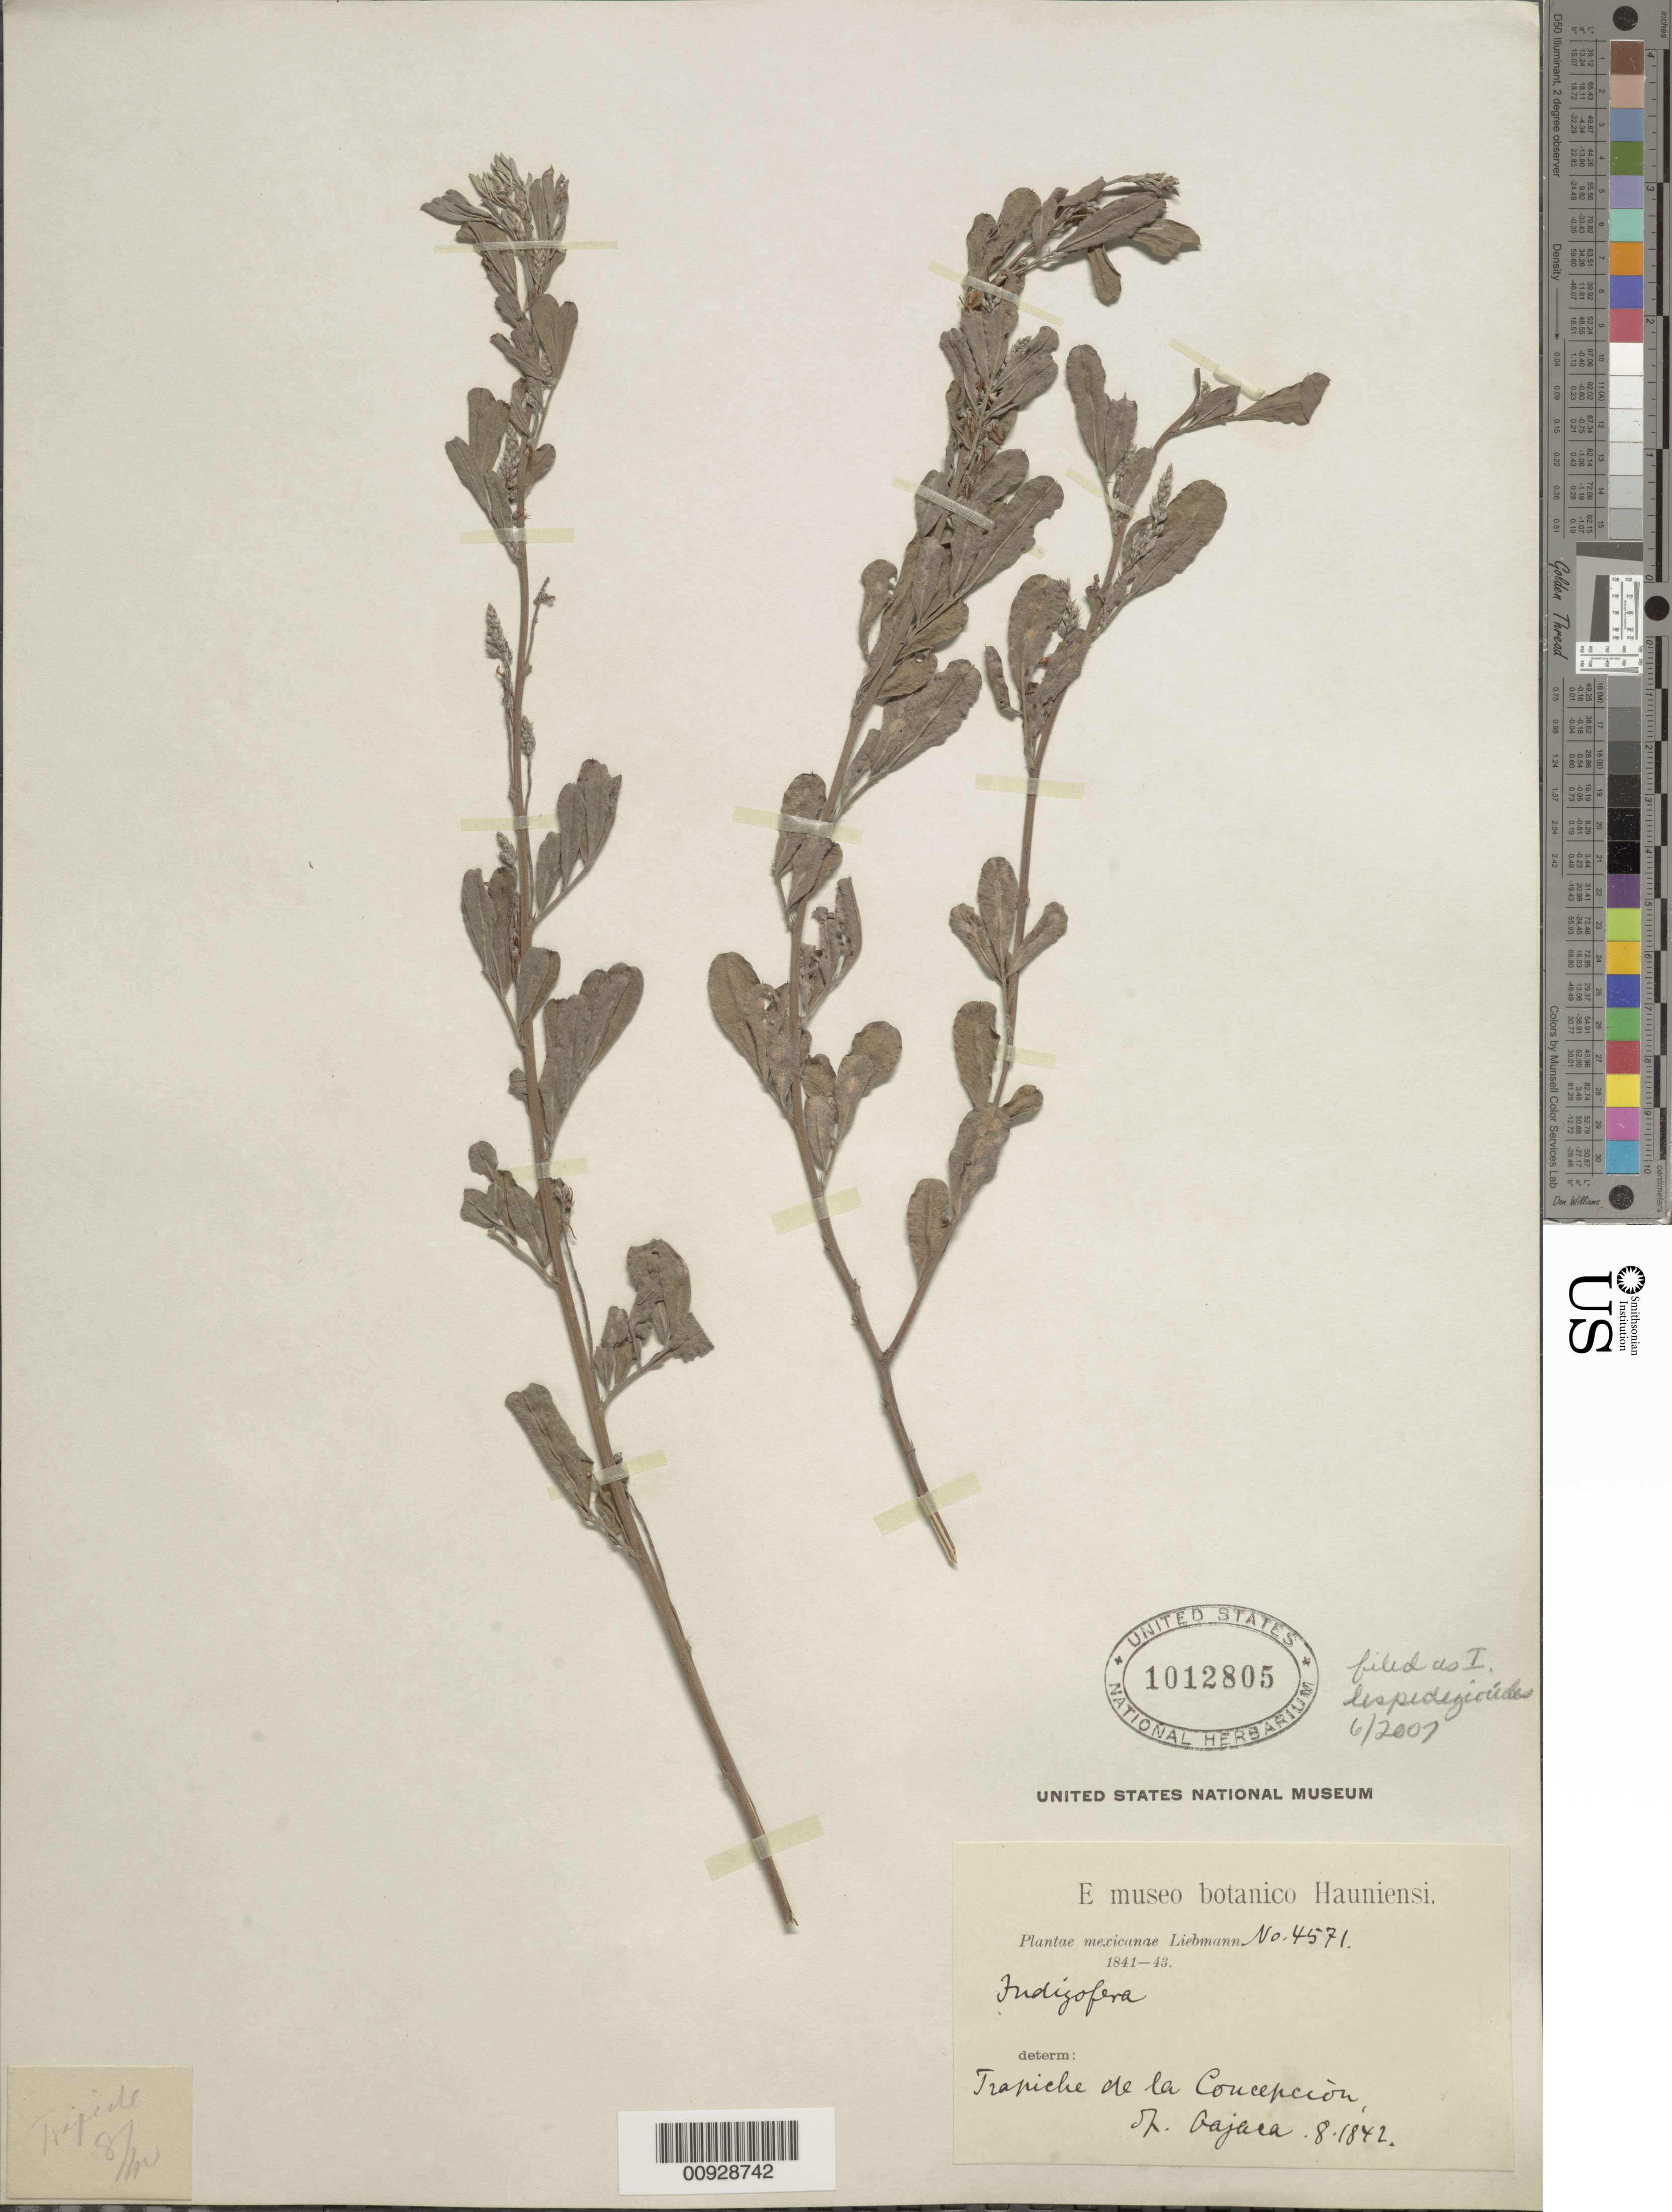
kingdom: Plantae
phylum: Tracheophyta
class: Magnoliopsida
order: Fabales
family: Fabaceae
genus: Indigofera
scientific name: Indigofera lespedezioides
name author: Kunth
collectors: F. M. Liebmann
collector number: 4571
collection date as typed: Aug 1842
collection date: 1842-08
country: Mexico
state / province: Oaxaca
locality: Trapiche de la Concepción, St. Oajaca [sic].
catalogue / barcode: US 1012805